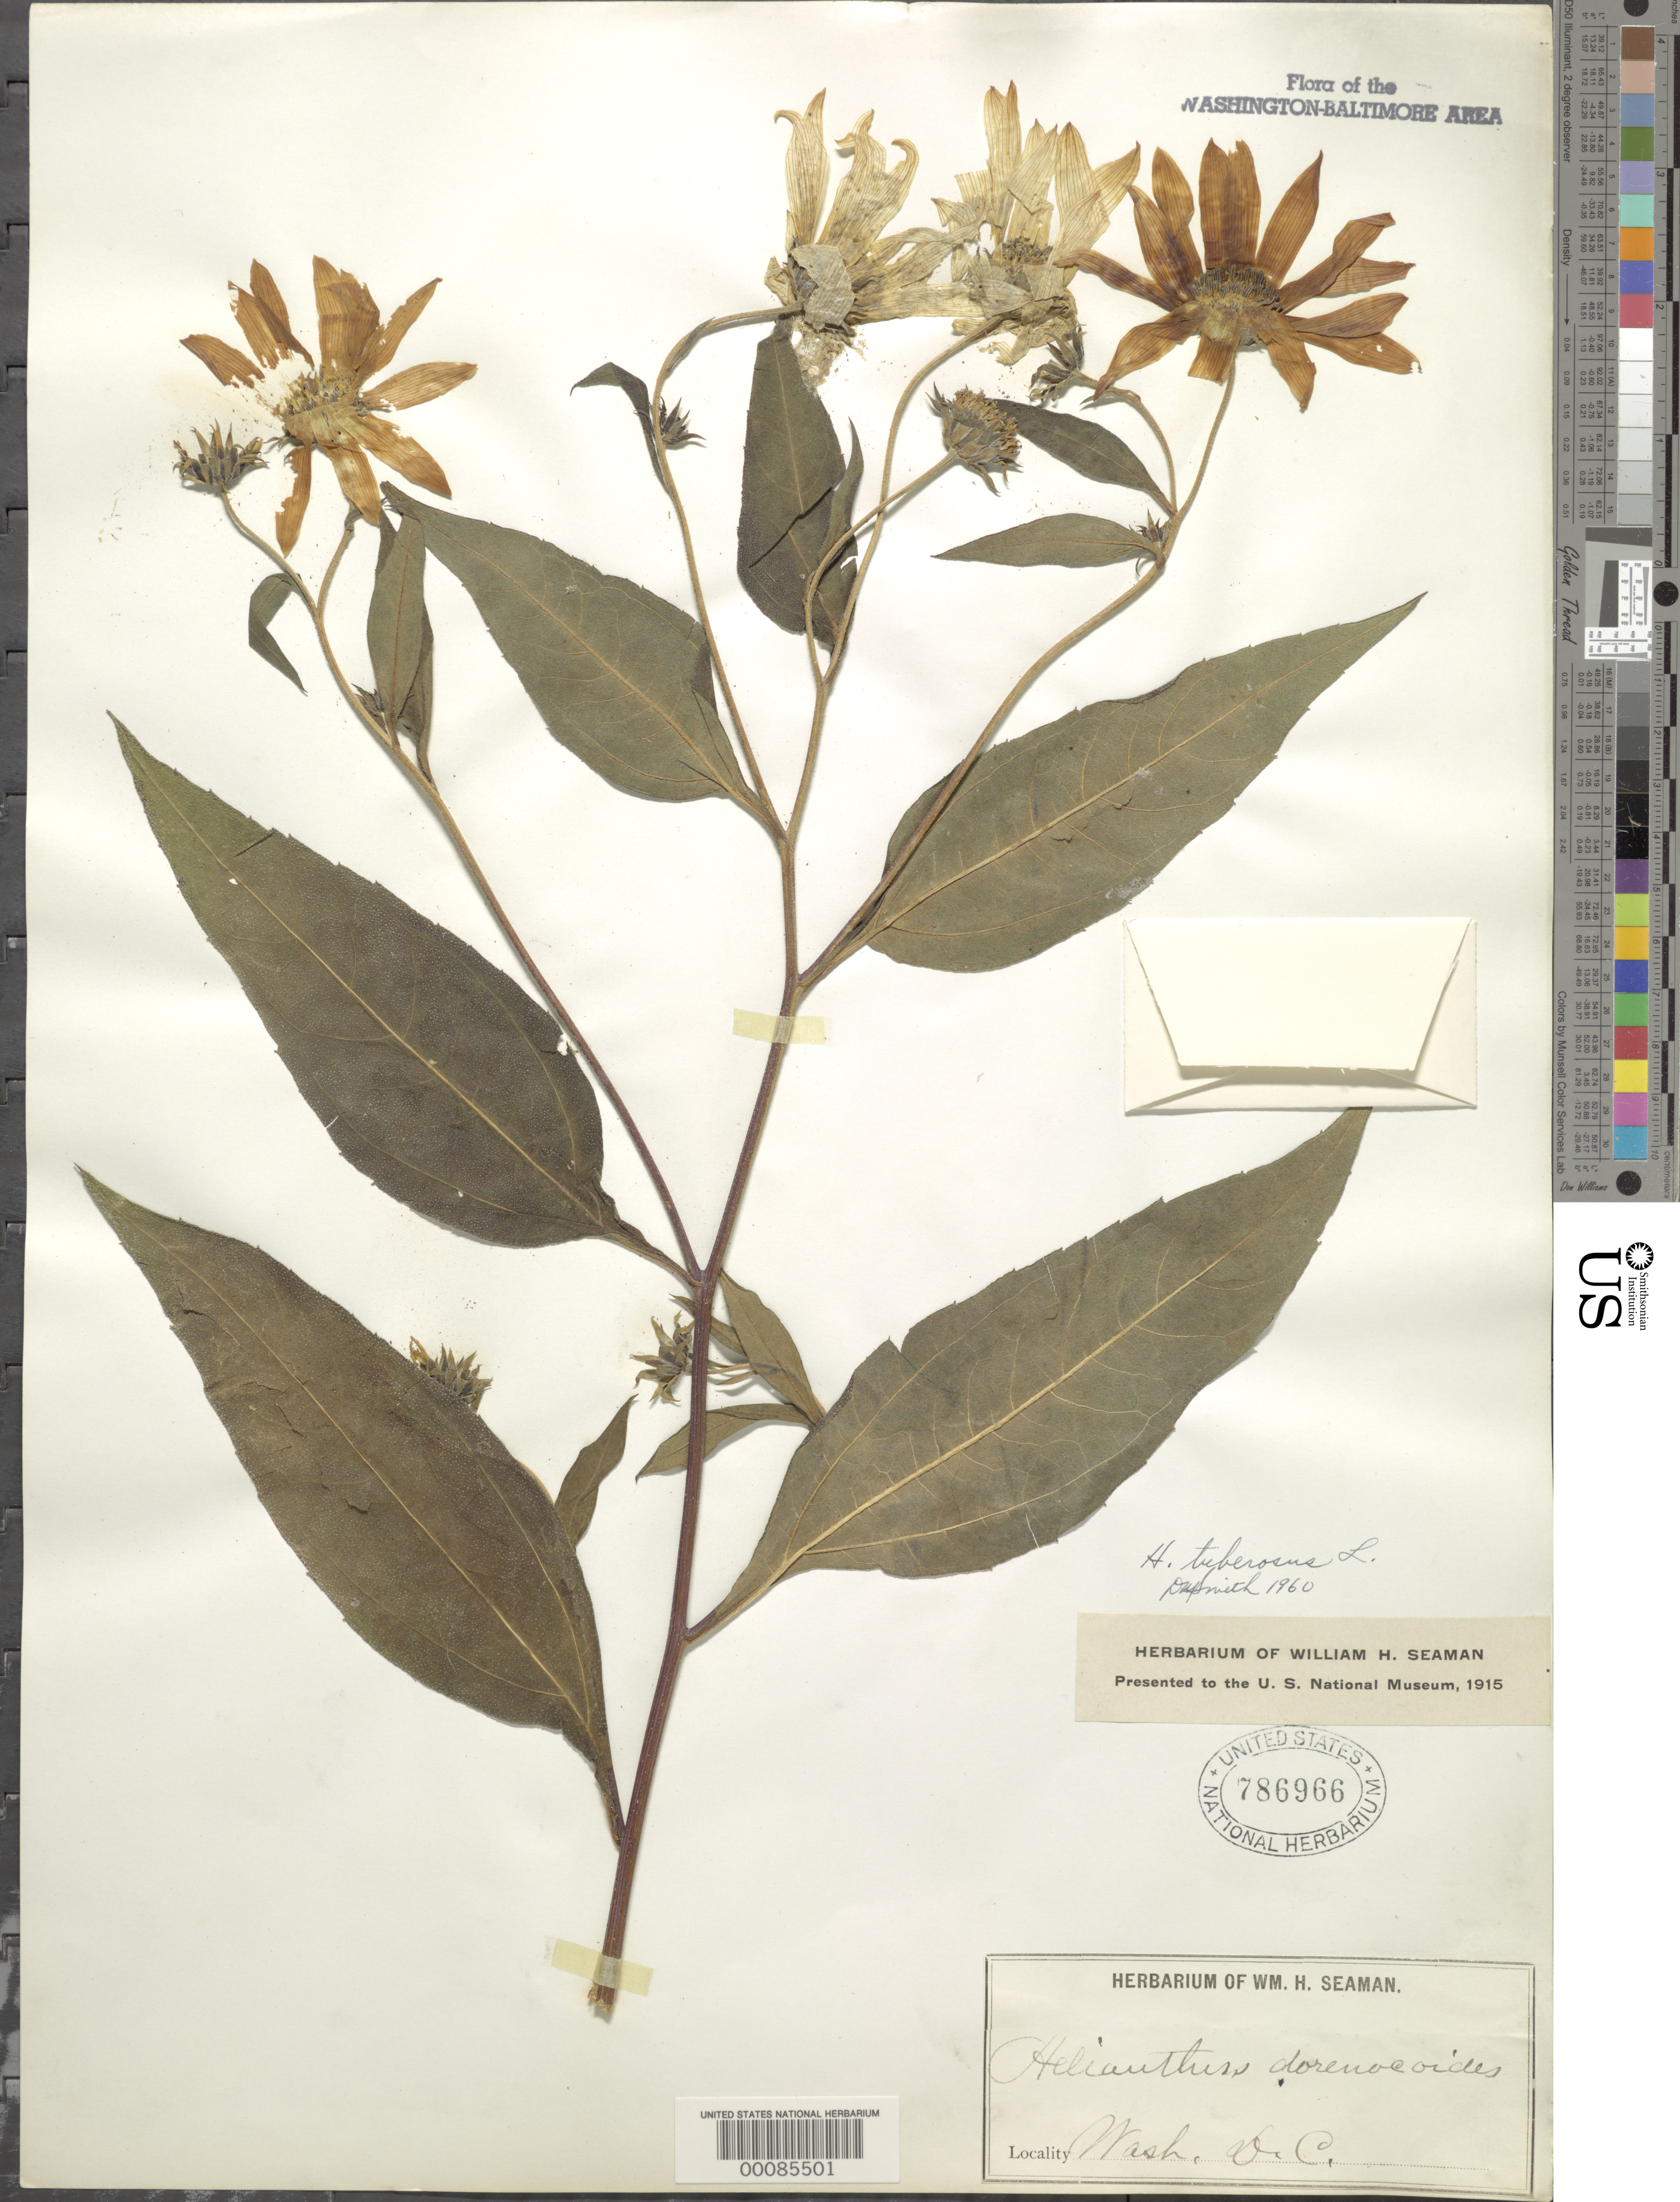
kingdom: Plantae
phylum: Tracheophyta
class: Magnoliopsida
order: Asterales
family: Asteraceae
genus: Helianthus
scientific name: Helianthus tuberosus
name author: L.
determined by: Smith, D. M.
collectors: W. Seaman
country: United States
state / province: District of Columbia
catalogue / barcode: US 786966